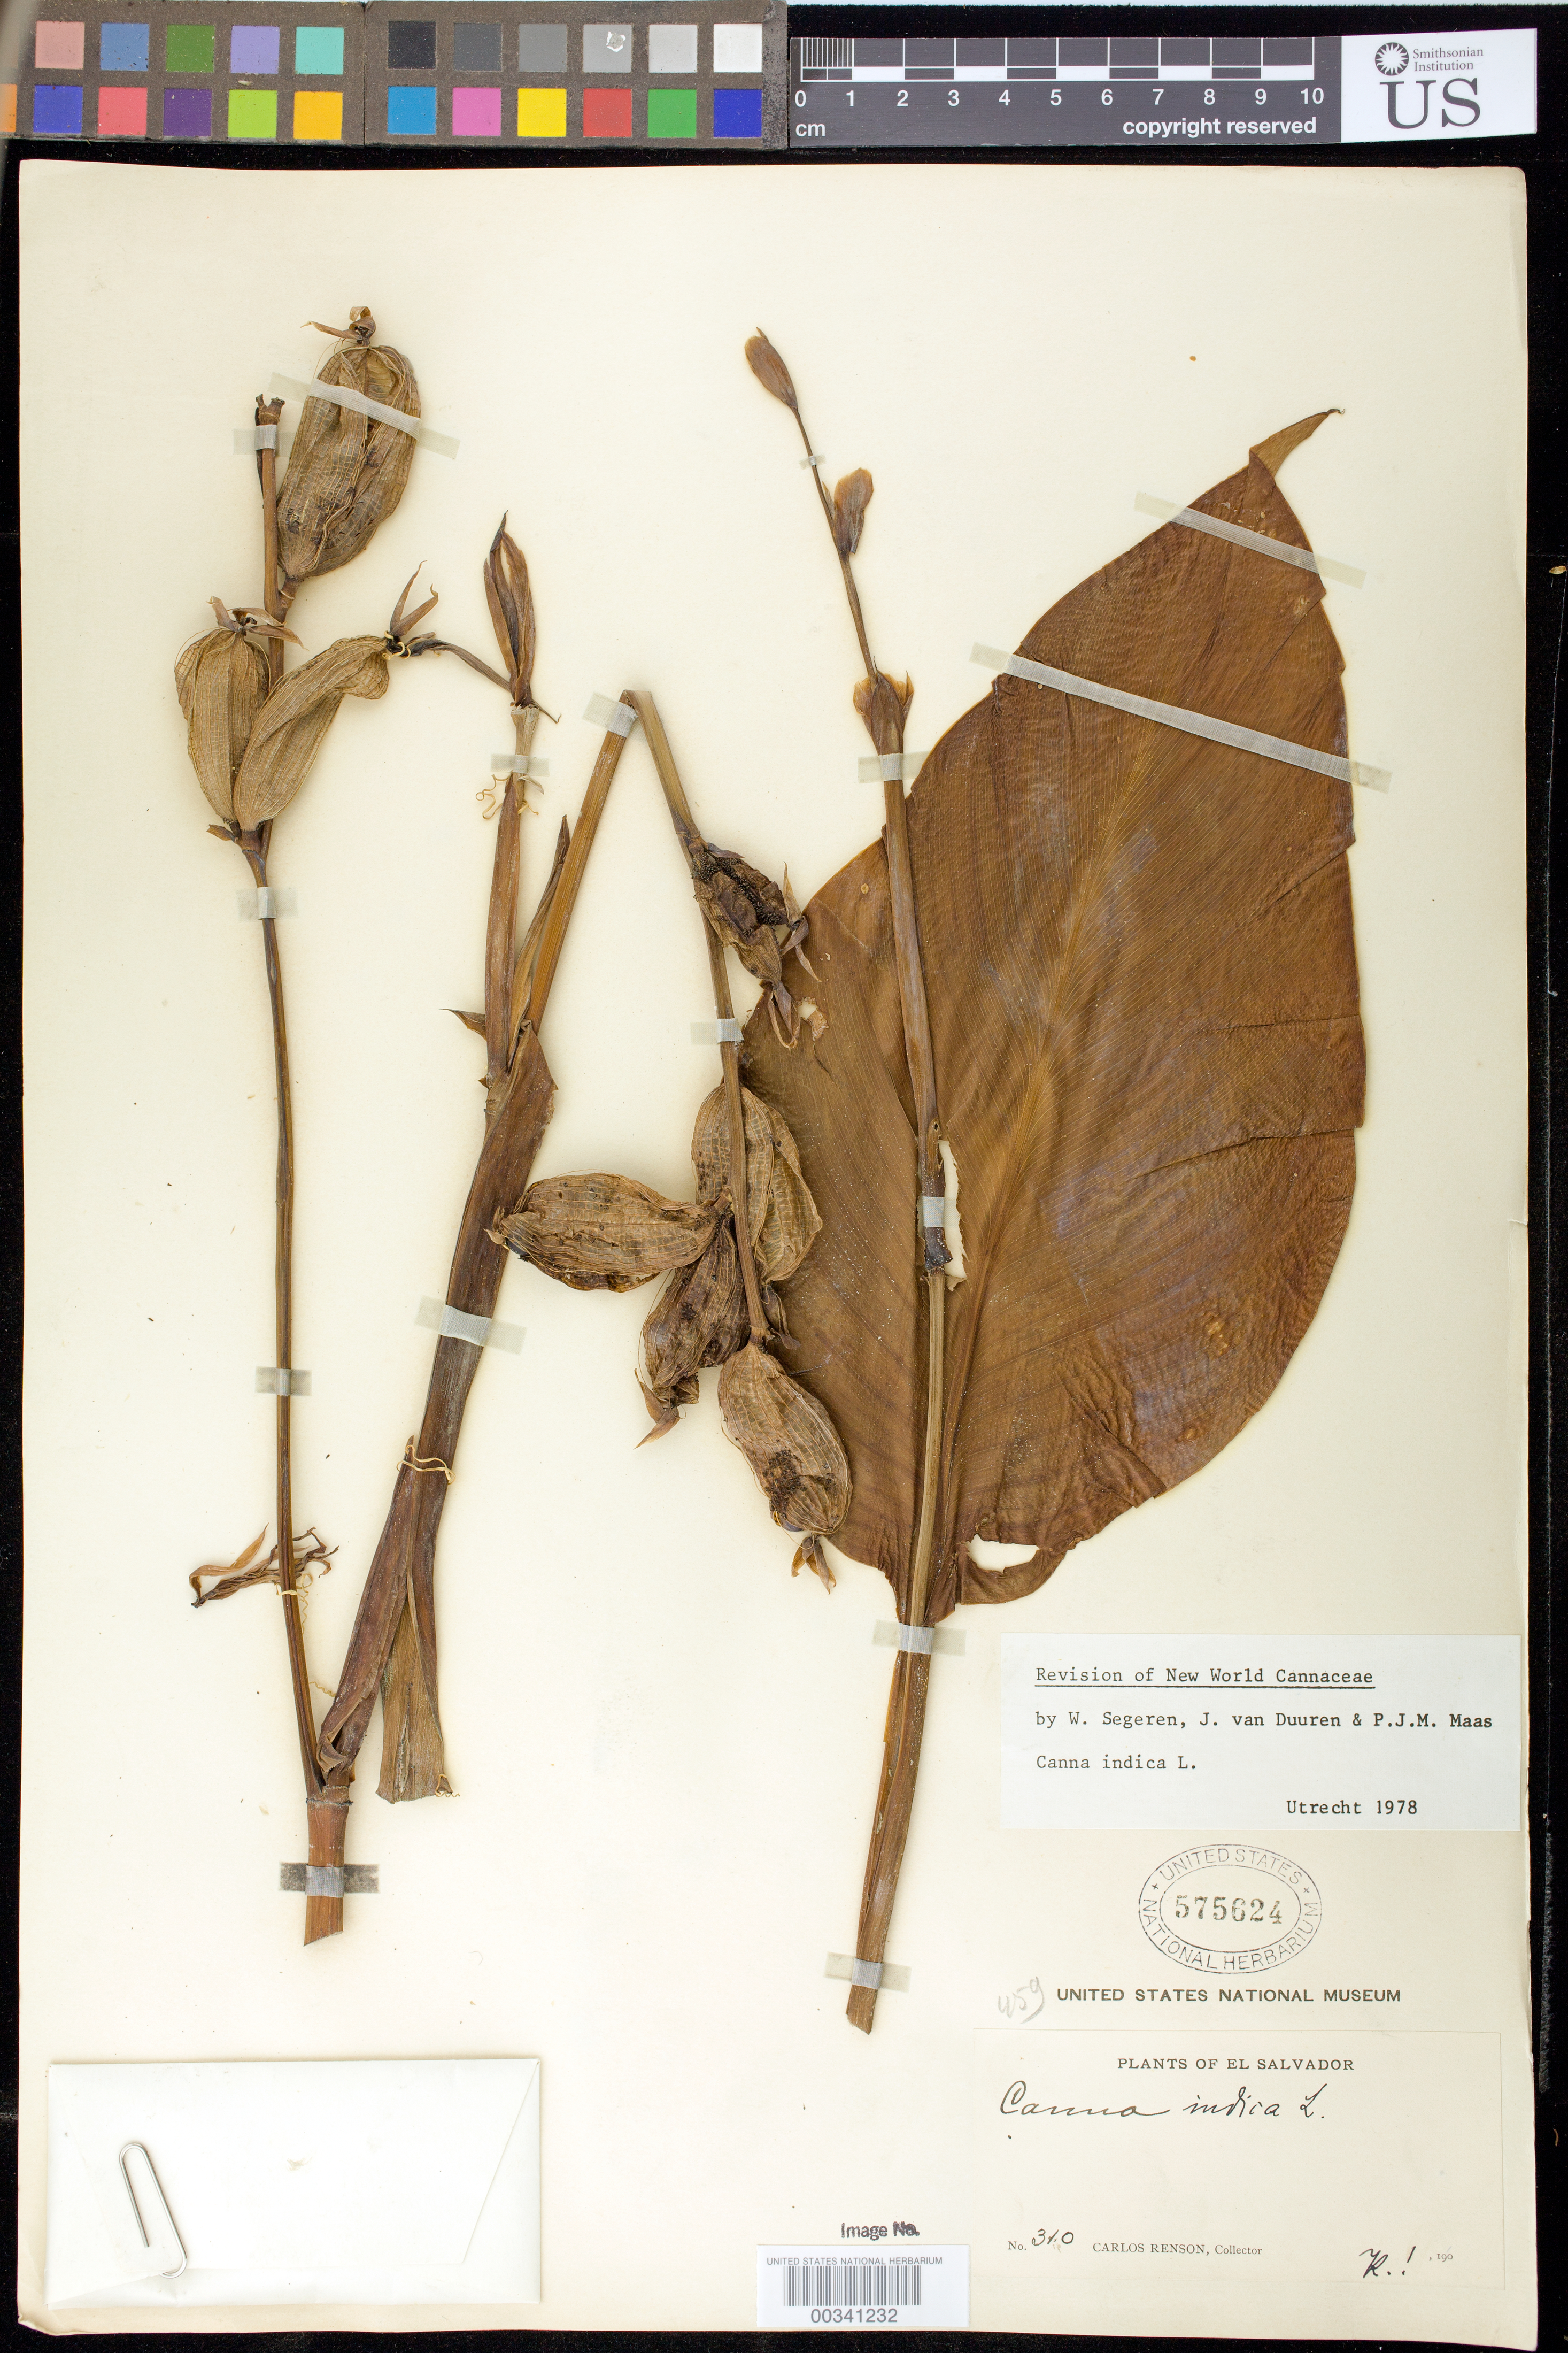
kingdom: Plantae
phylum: Tracheophyta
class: Liliopsida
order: Zingiberales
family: Cannaceae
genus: Canna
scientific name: Canna indica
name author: L.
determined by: Segeren, W.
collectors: C. Renson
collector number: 310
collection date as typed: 190-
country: El Salvador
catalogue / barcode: US 575624